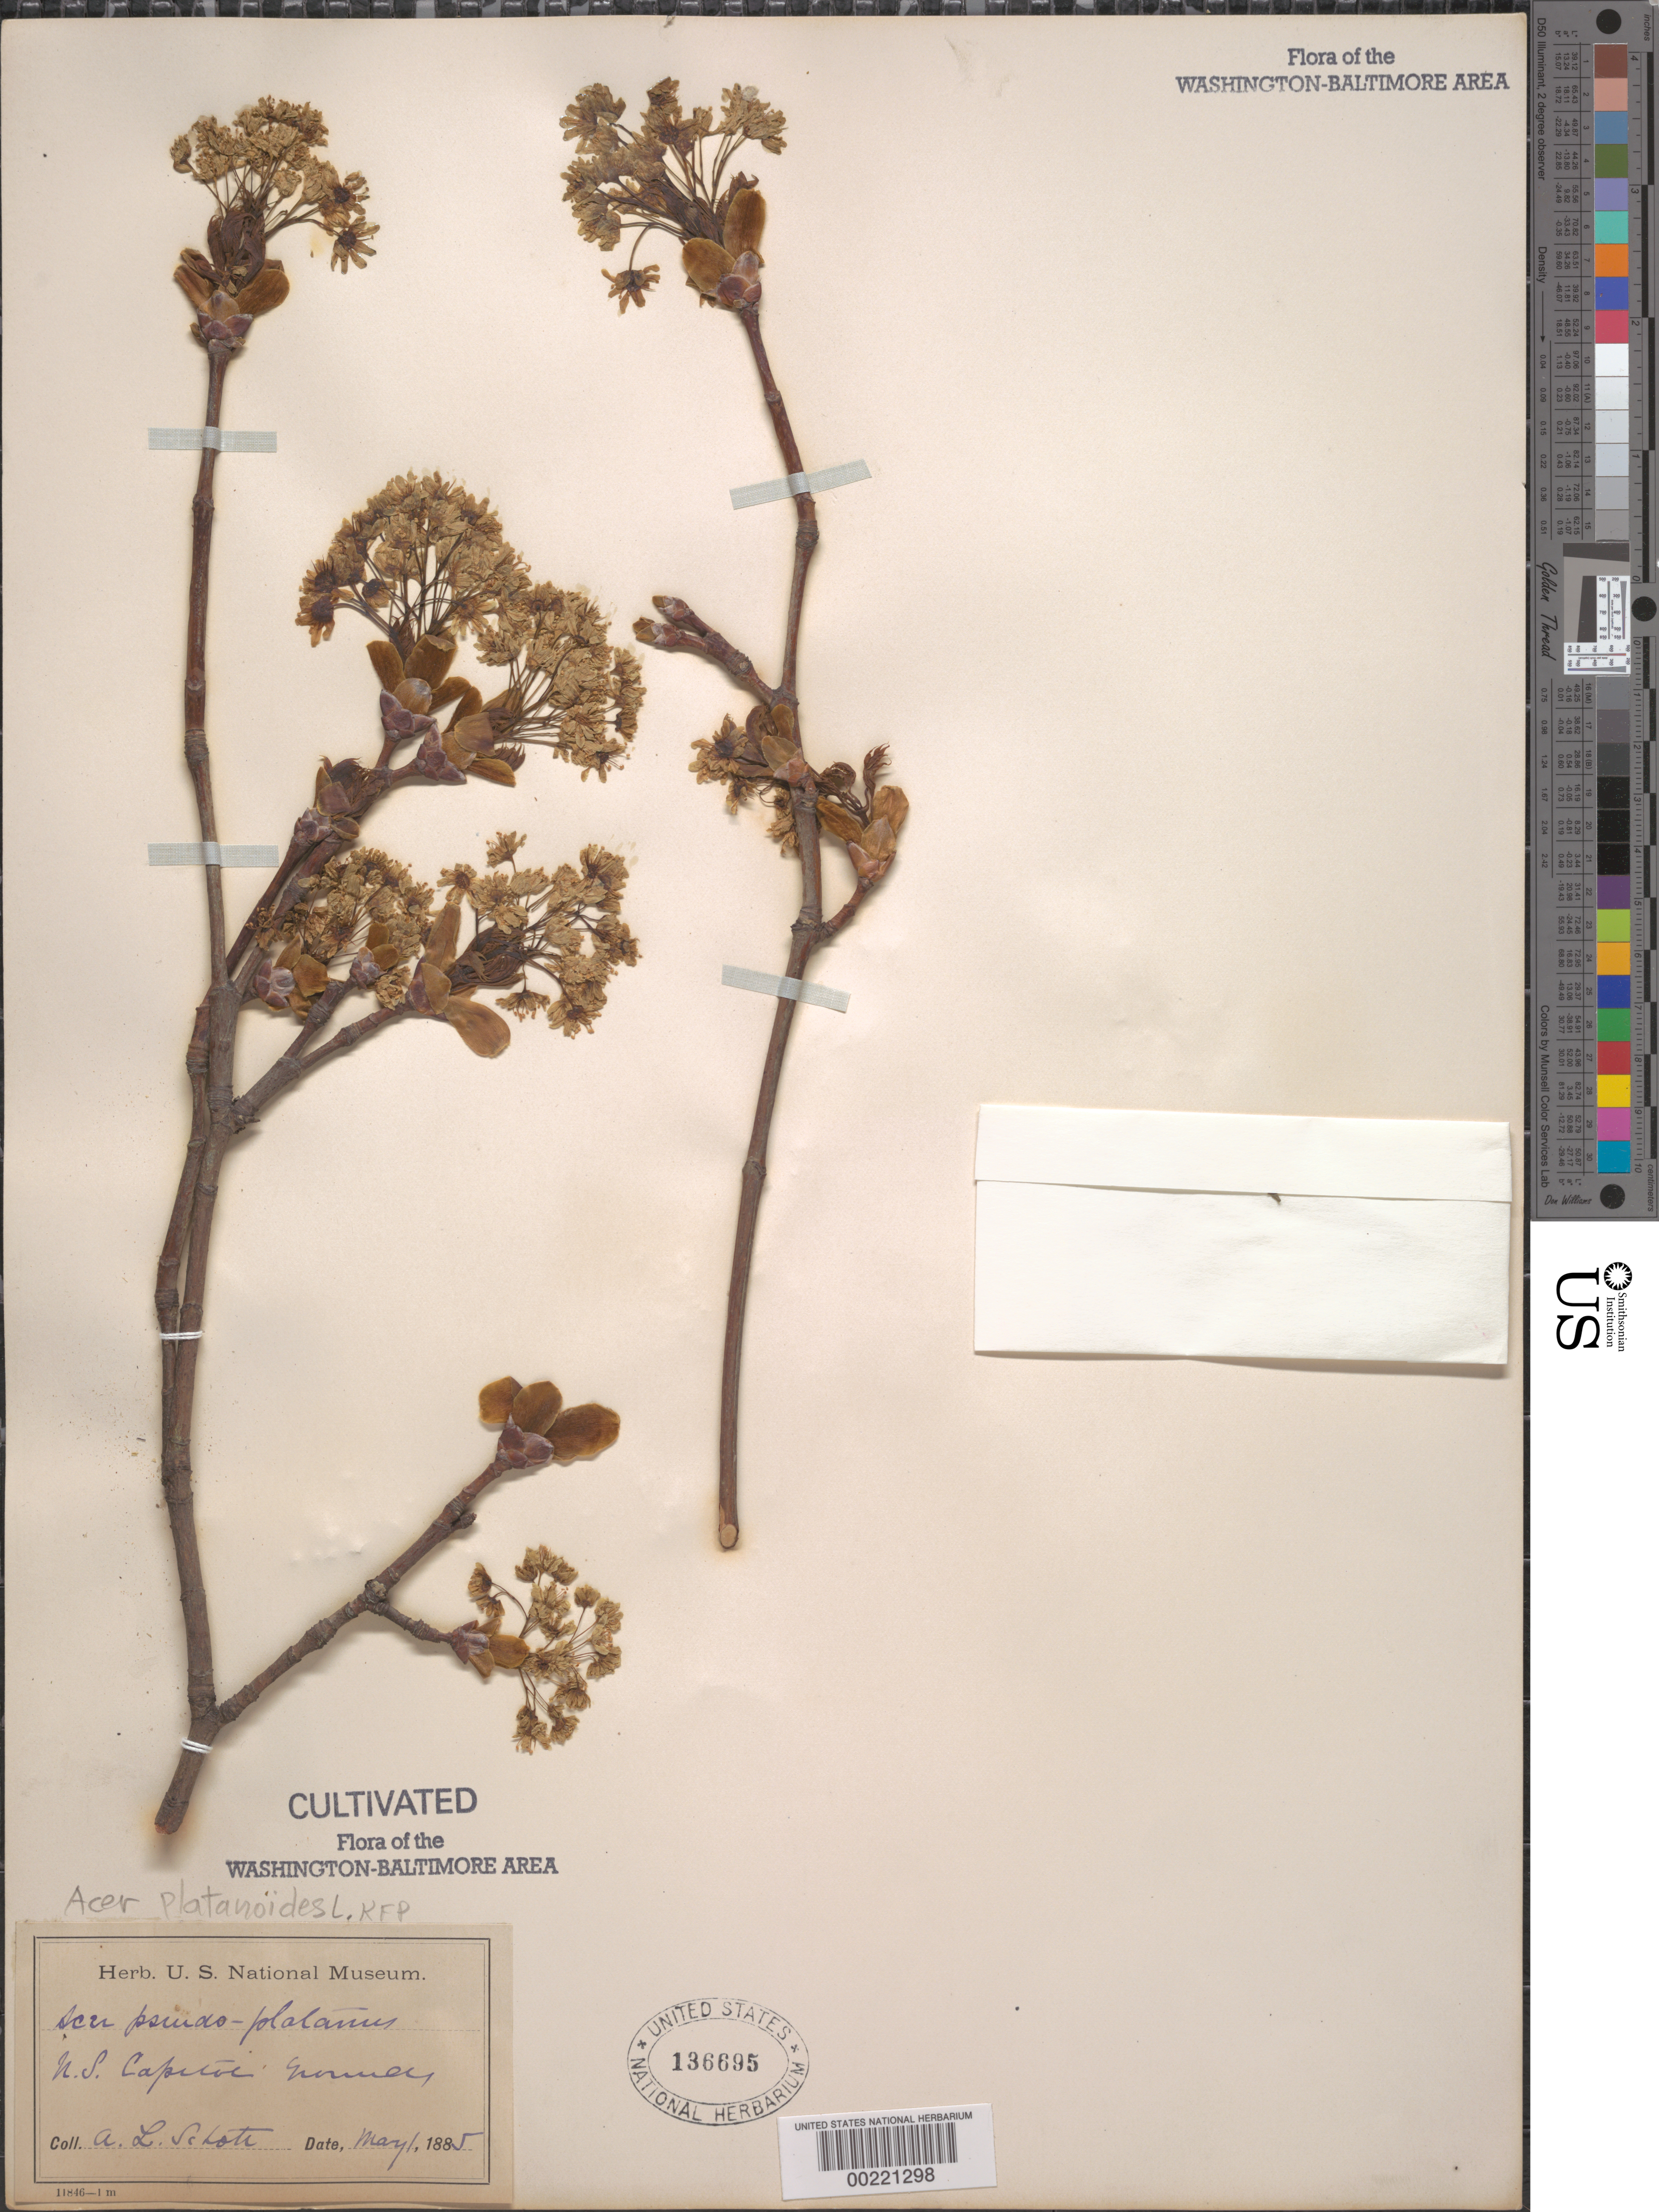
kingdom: Plantae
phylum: Tracheophyta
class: Magnoliopsida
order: Sapindales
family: Sapindaceae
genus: Acer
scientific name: Acer platanoides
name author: L.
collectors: A. L. Schott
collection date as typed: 01 May 1885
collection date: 1885-05-01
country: United States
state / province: District of Columbia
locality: U.S. Capital grounds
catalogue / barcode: US 136695